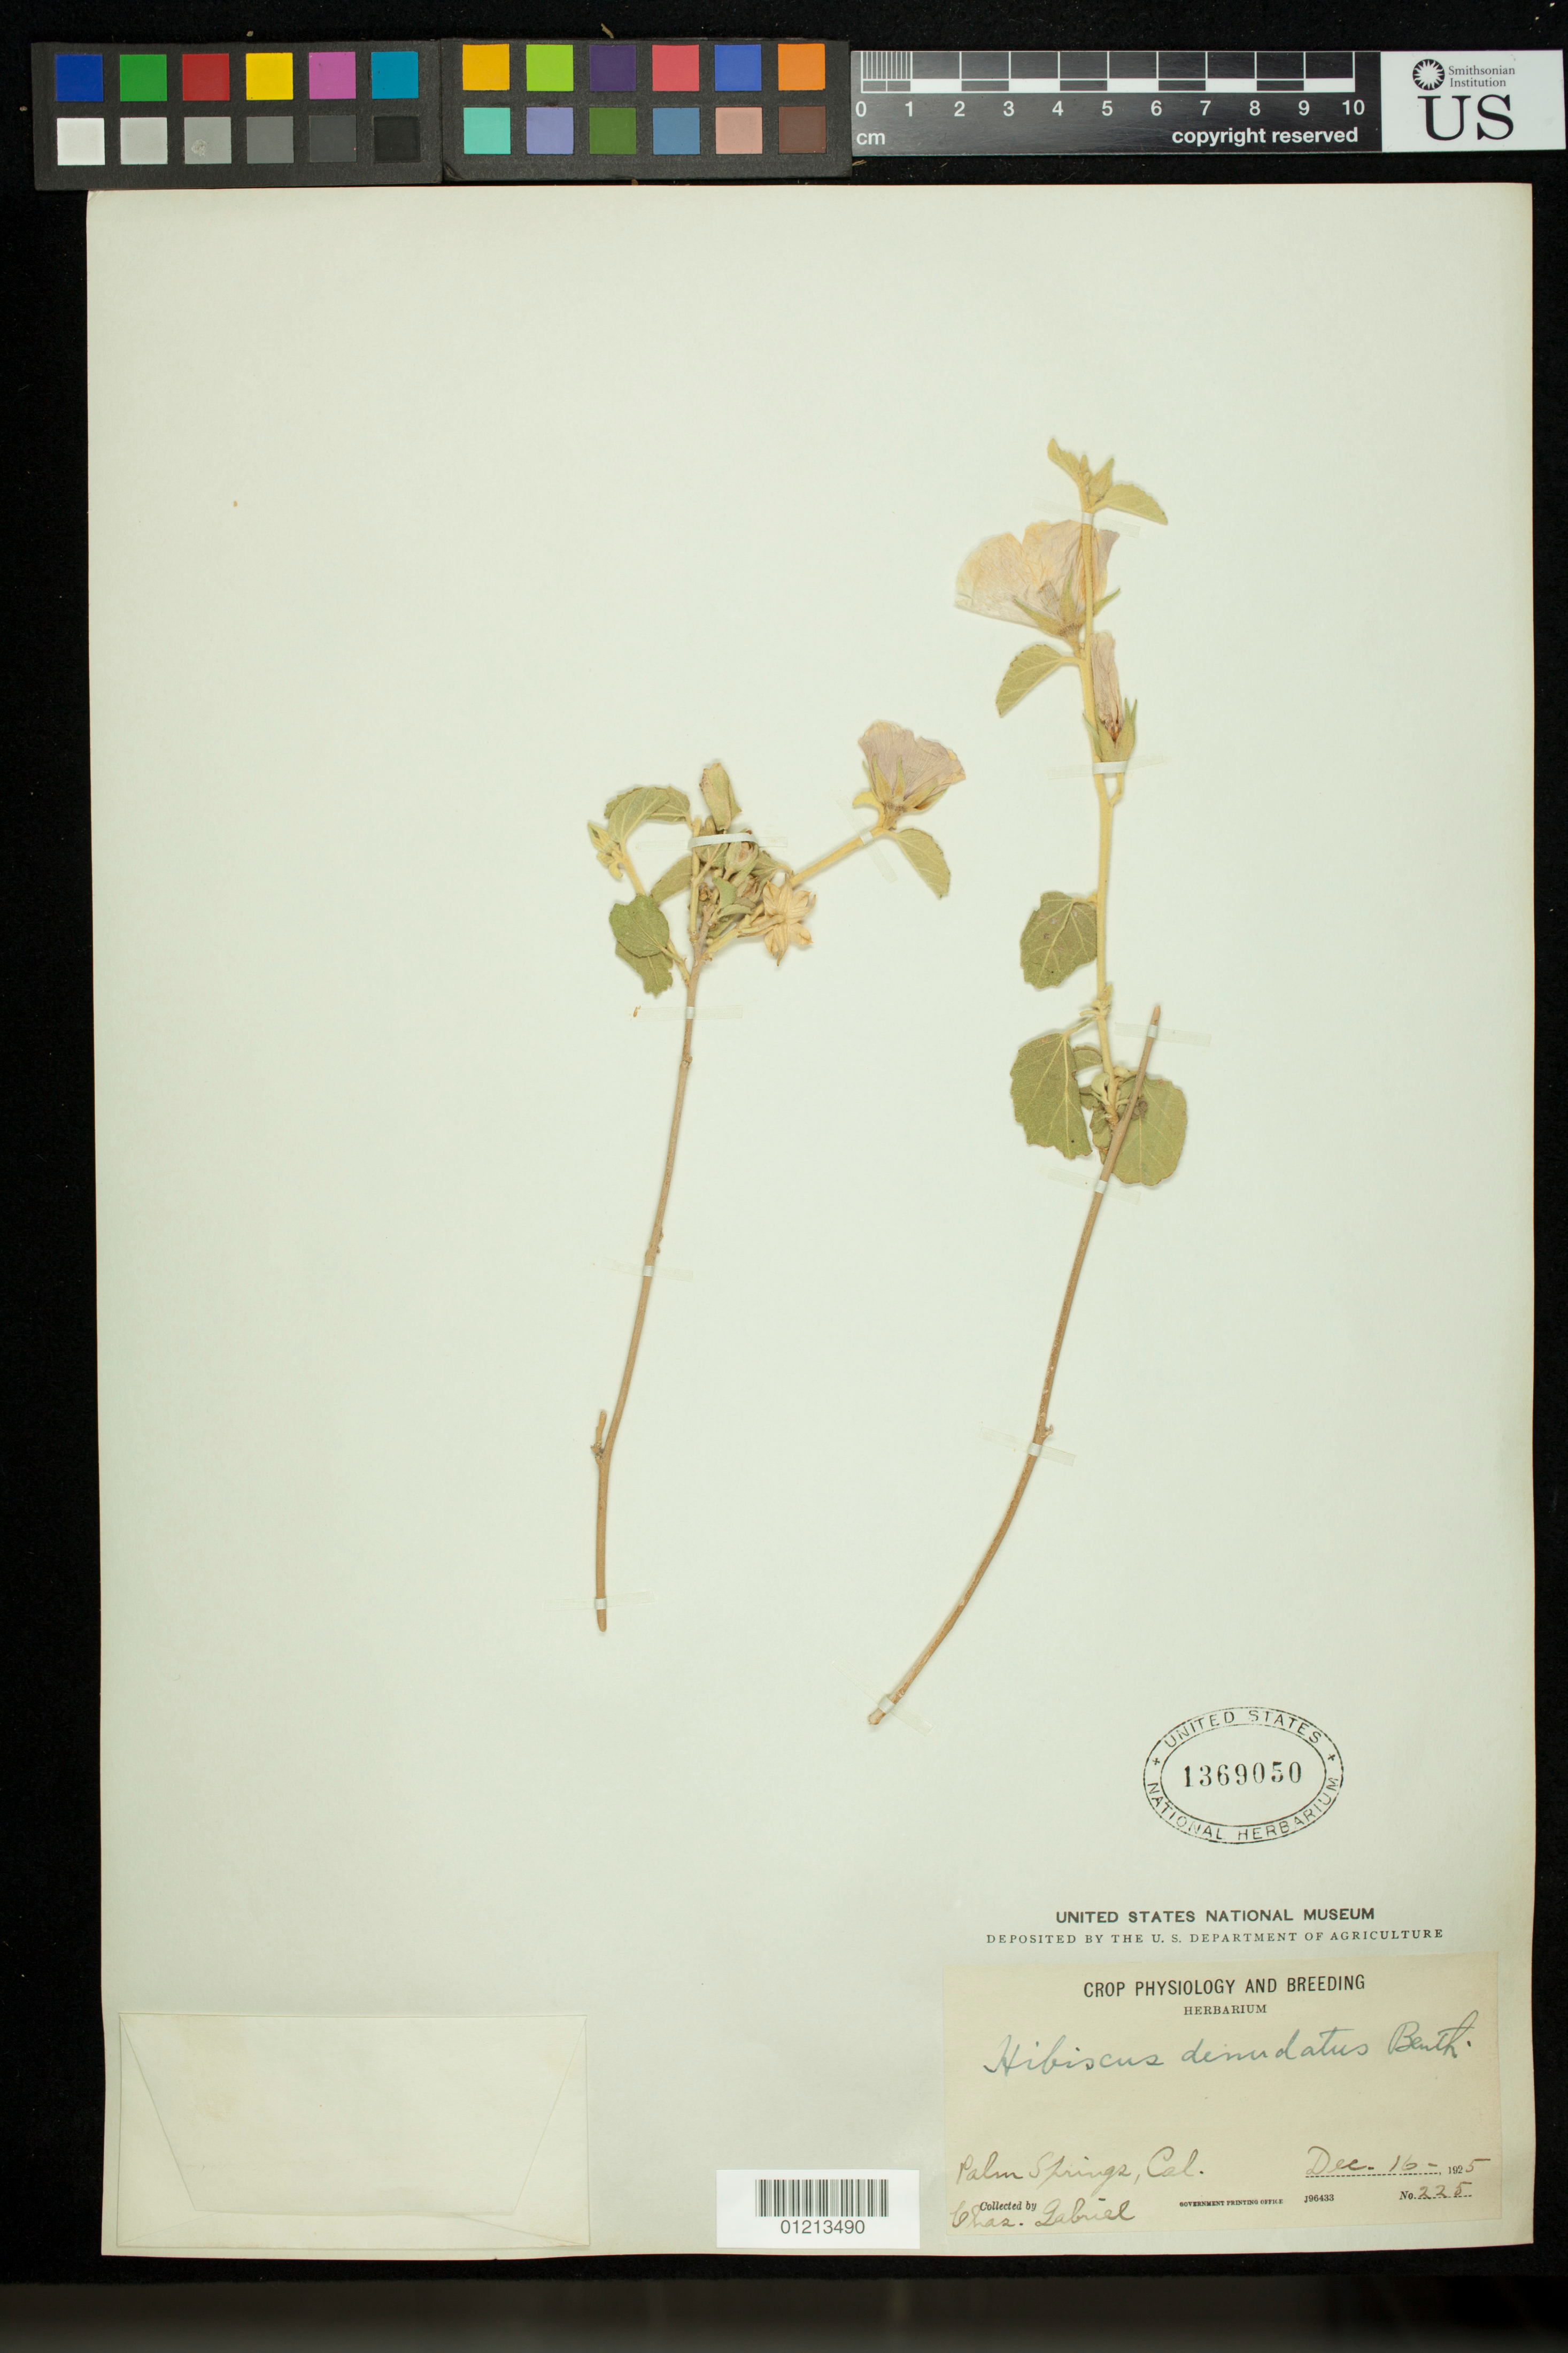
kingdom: Plantae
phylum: Tracheophyta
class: Magnoliopsida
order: Malvales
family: Malvaceae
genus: Hibiscus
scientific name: Hibiscus denudatus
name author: Benth.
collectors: C. Gabriel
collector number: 225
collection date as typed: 16 Dec 1925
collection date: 1925-12-16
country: United States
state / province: California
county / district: Riverside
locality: Palm Springs, Cal.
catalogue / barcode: US 1369050